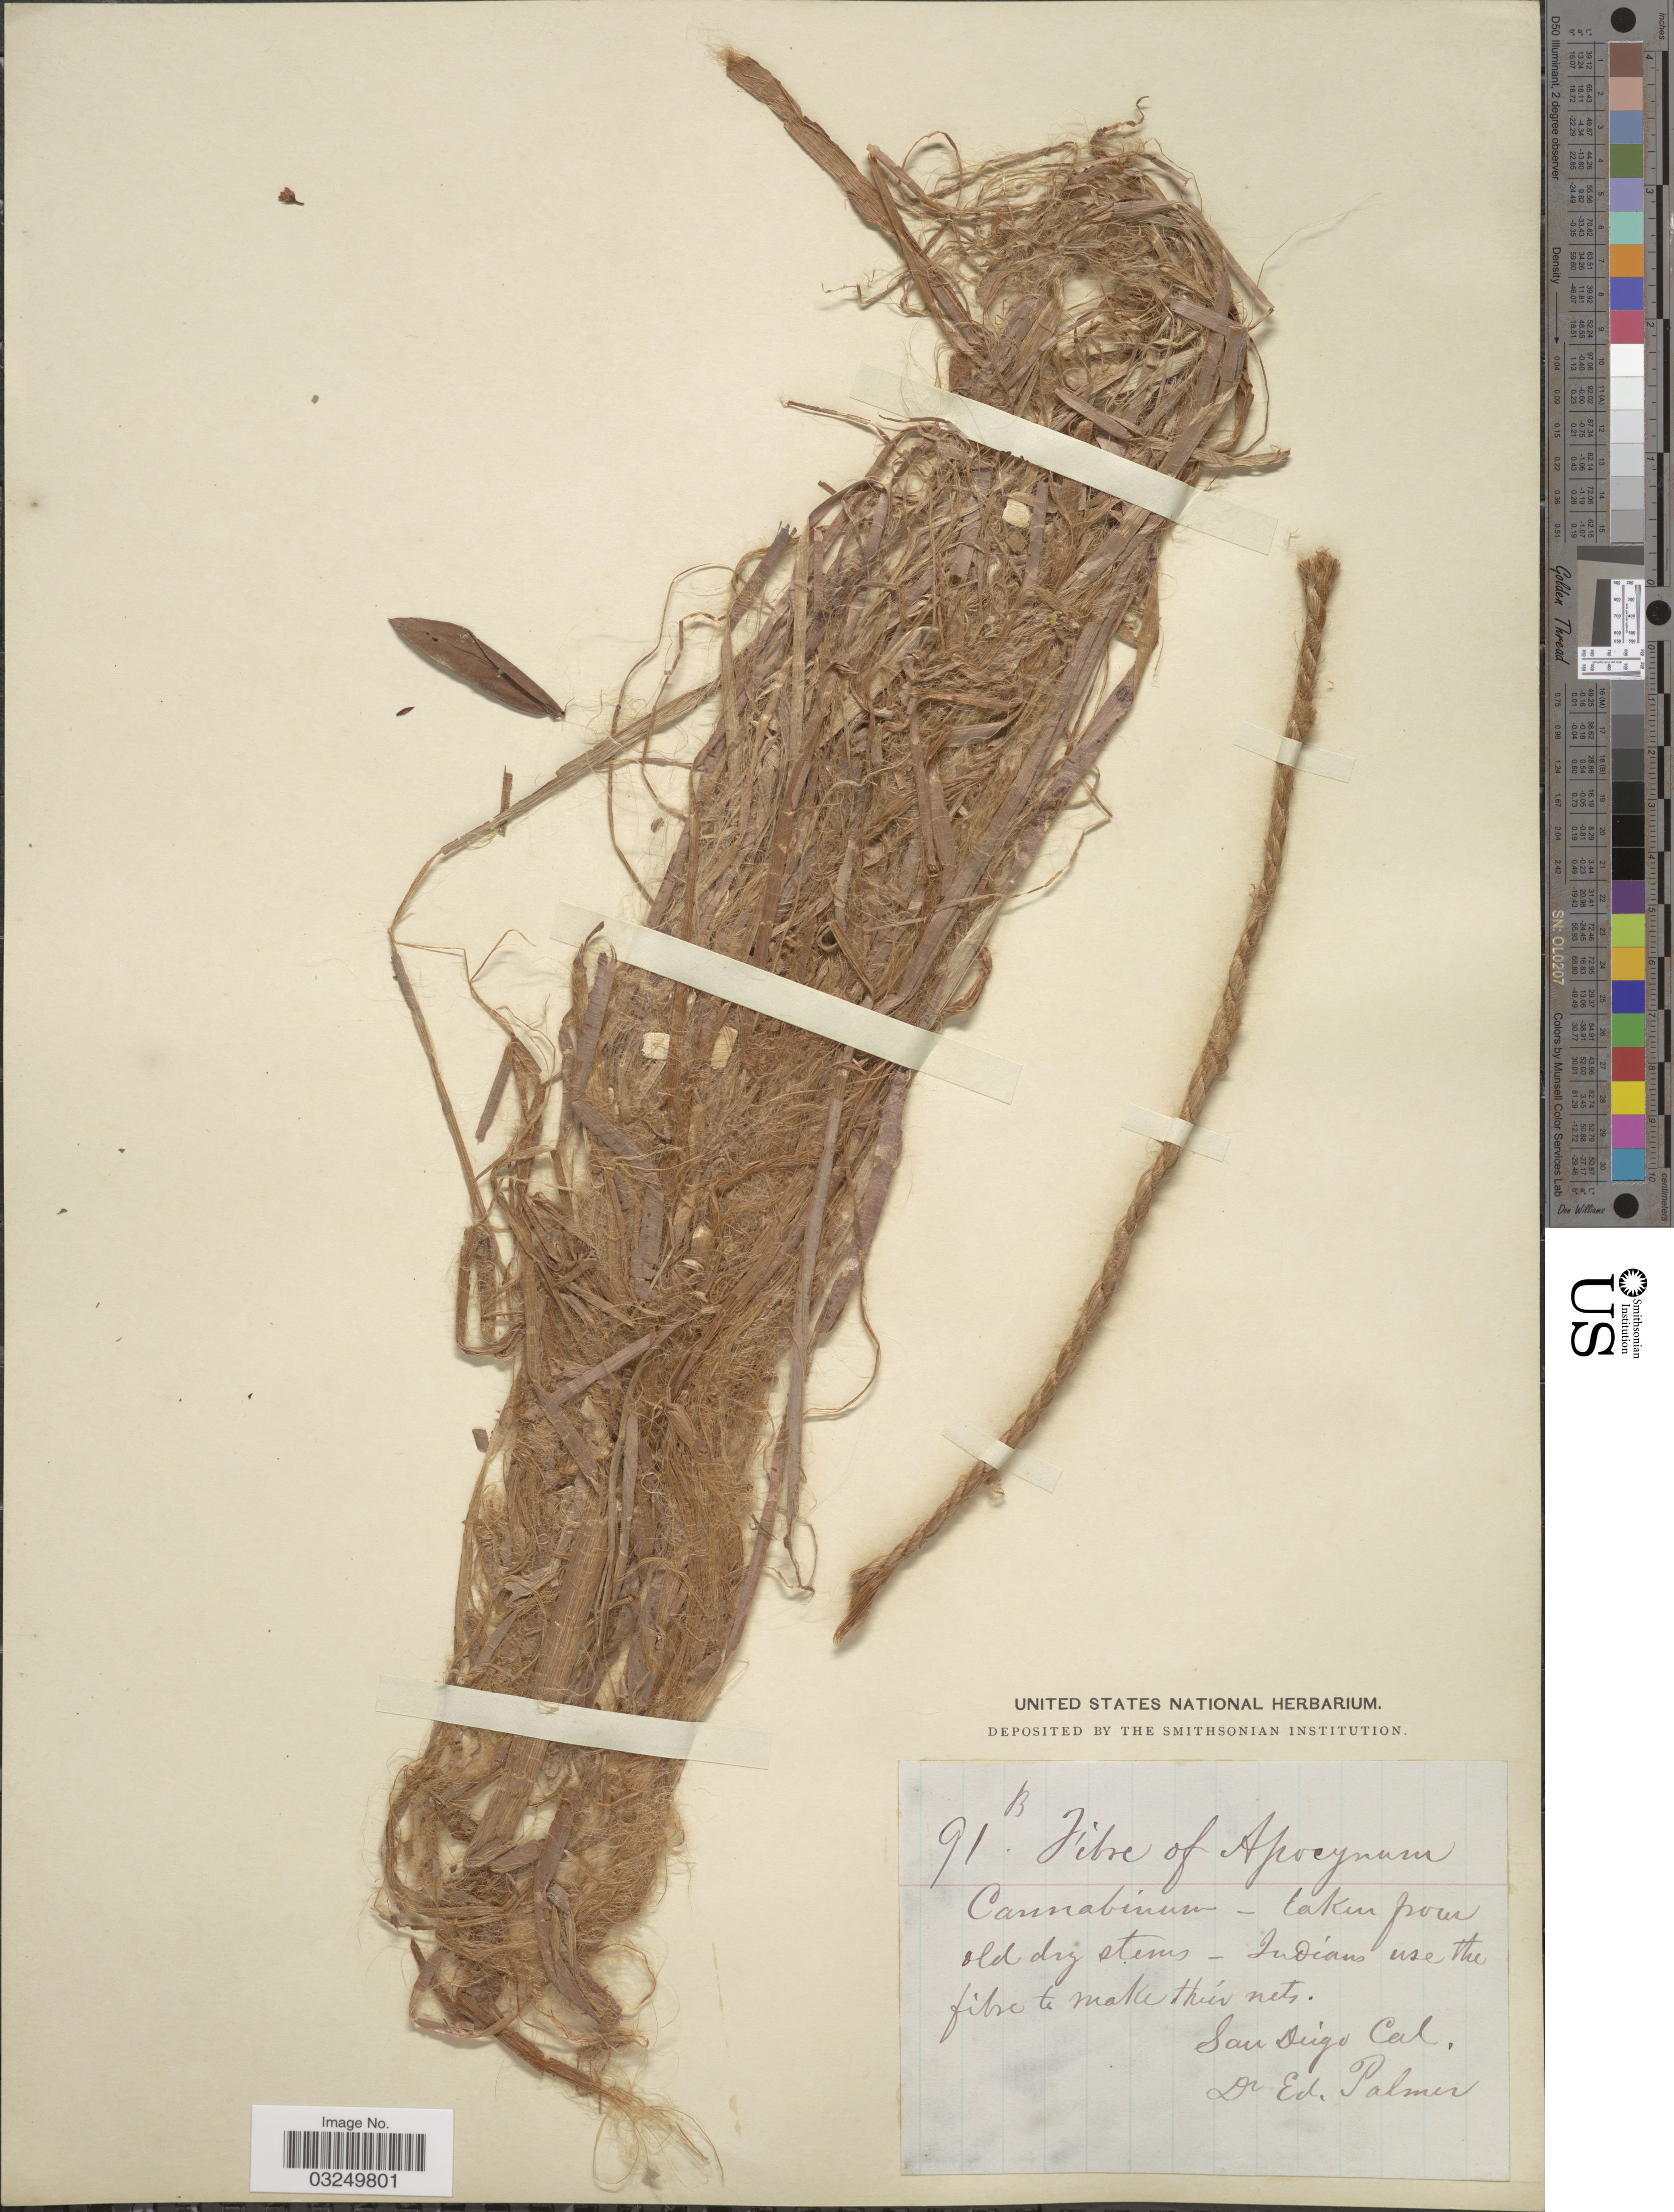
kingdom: Plantae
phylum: Tracheophyta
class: Magnoliopsida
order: Gentianales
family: Apocynaceae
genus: Apocynum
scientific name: Apocynum cannabinum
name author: L.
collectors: E. Palmer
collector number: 91B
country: United States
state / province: California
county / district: San Diego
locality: San Diego.